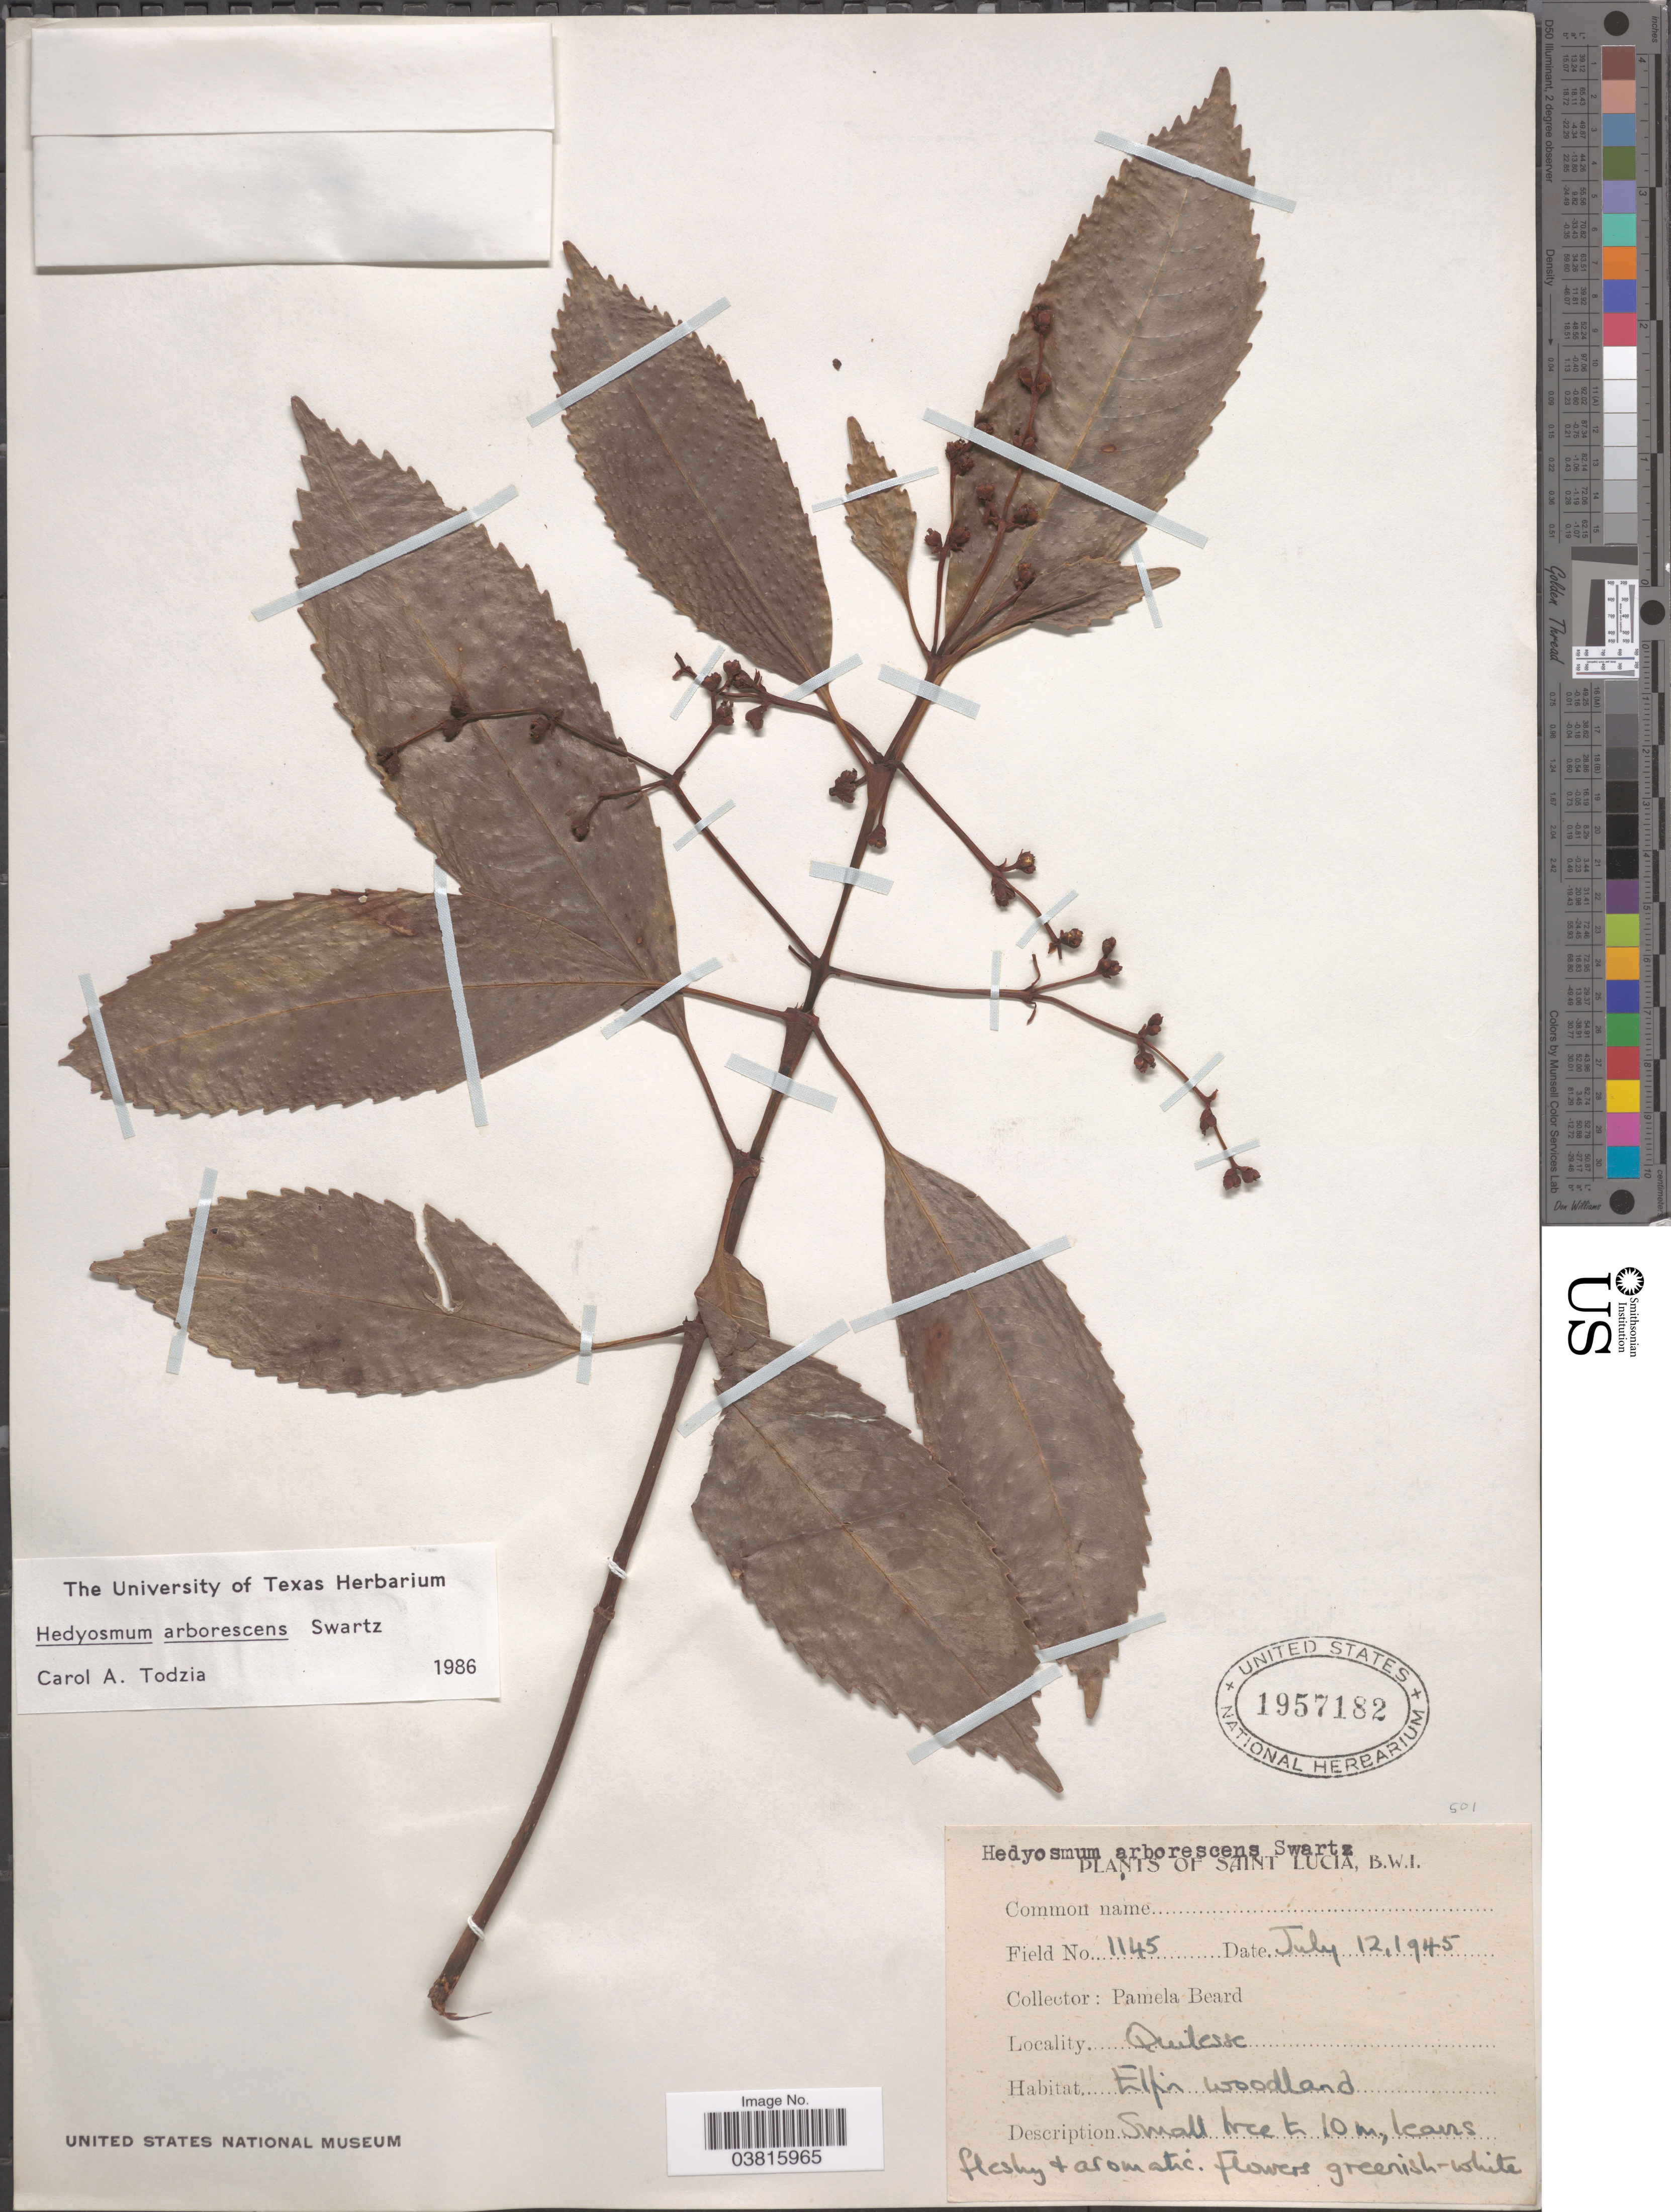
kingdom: Plantae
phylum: Tracheophyta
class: Magnoliopsida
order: Chloranthales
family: Chloranthaceae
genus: Hedyosmum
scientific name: Hedyosmum arborescens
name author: Sw.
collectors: P. Beard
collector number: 1145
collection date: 1945-07-12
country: St. Lucia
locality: B.W.I. Quilesse.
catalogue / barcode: US 1957182